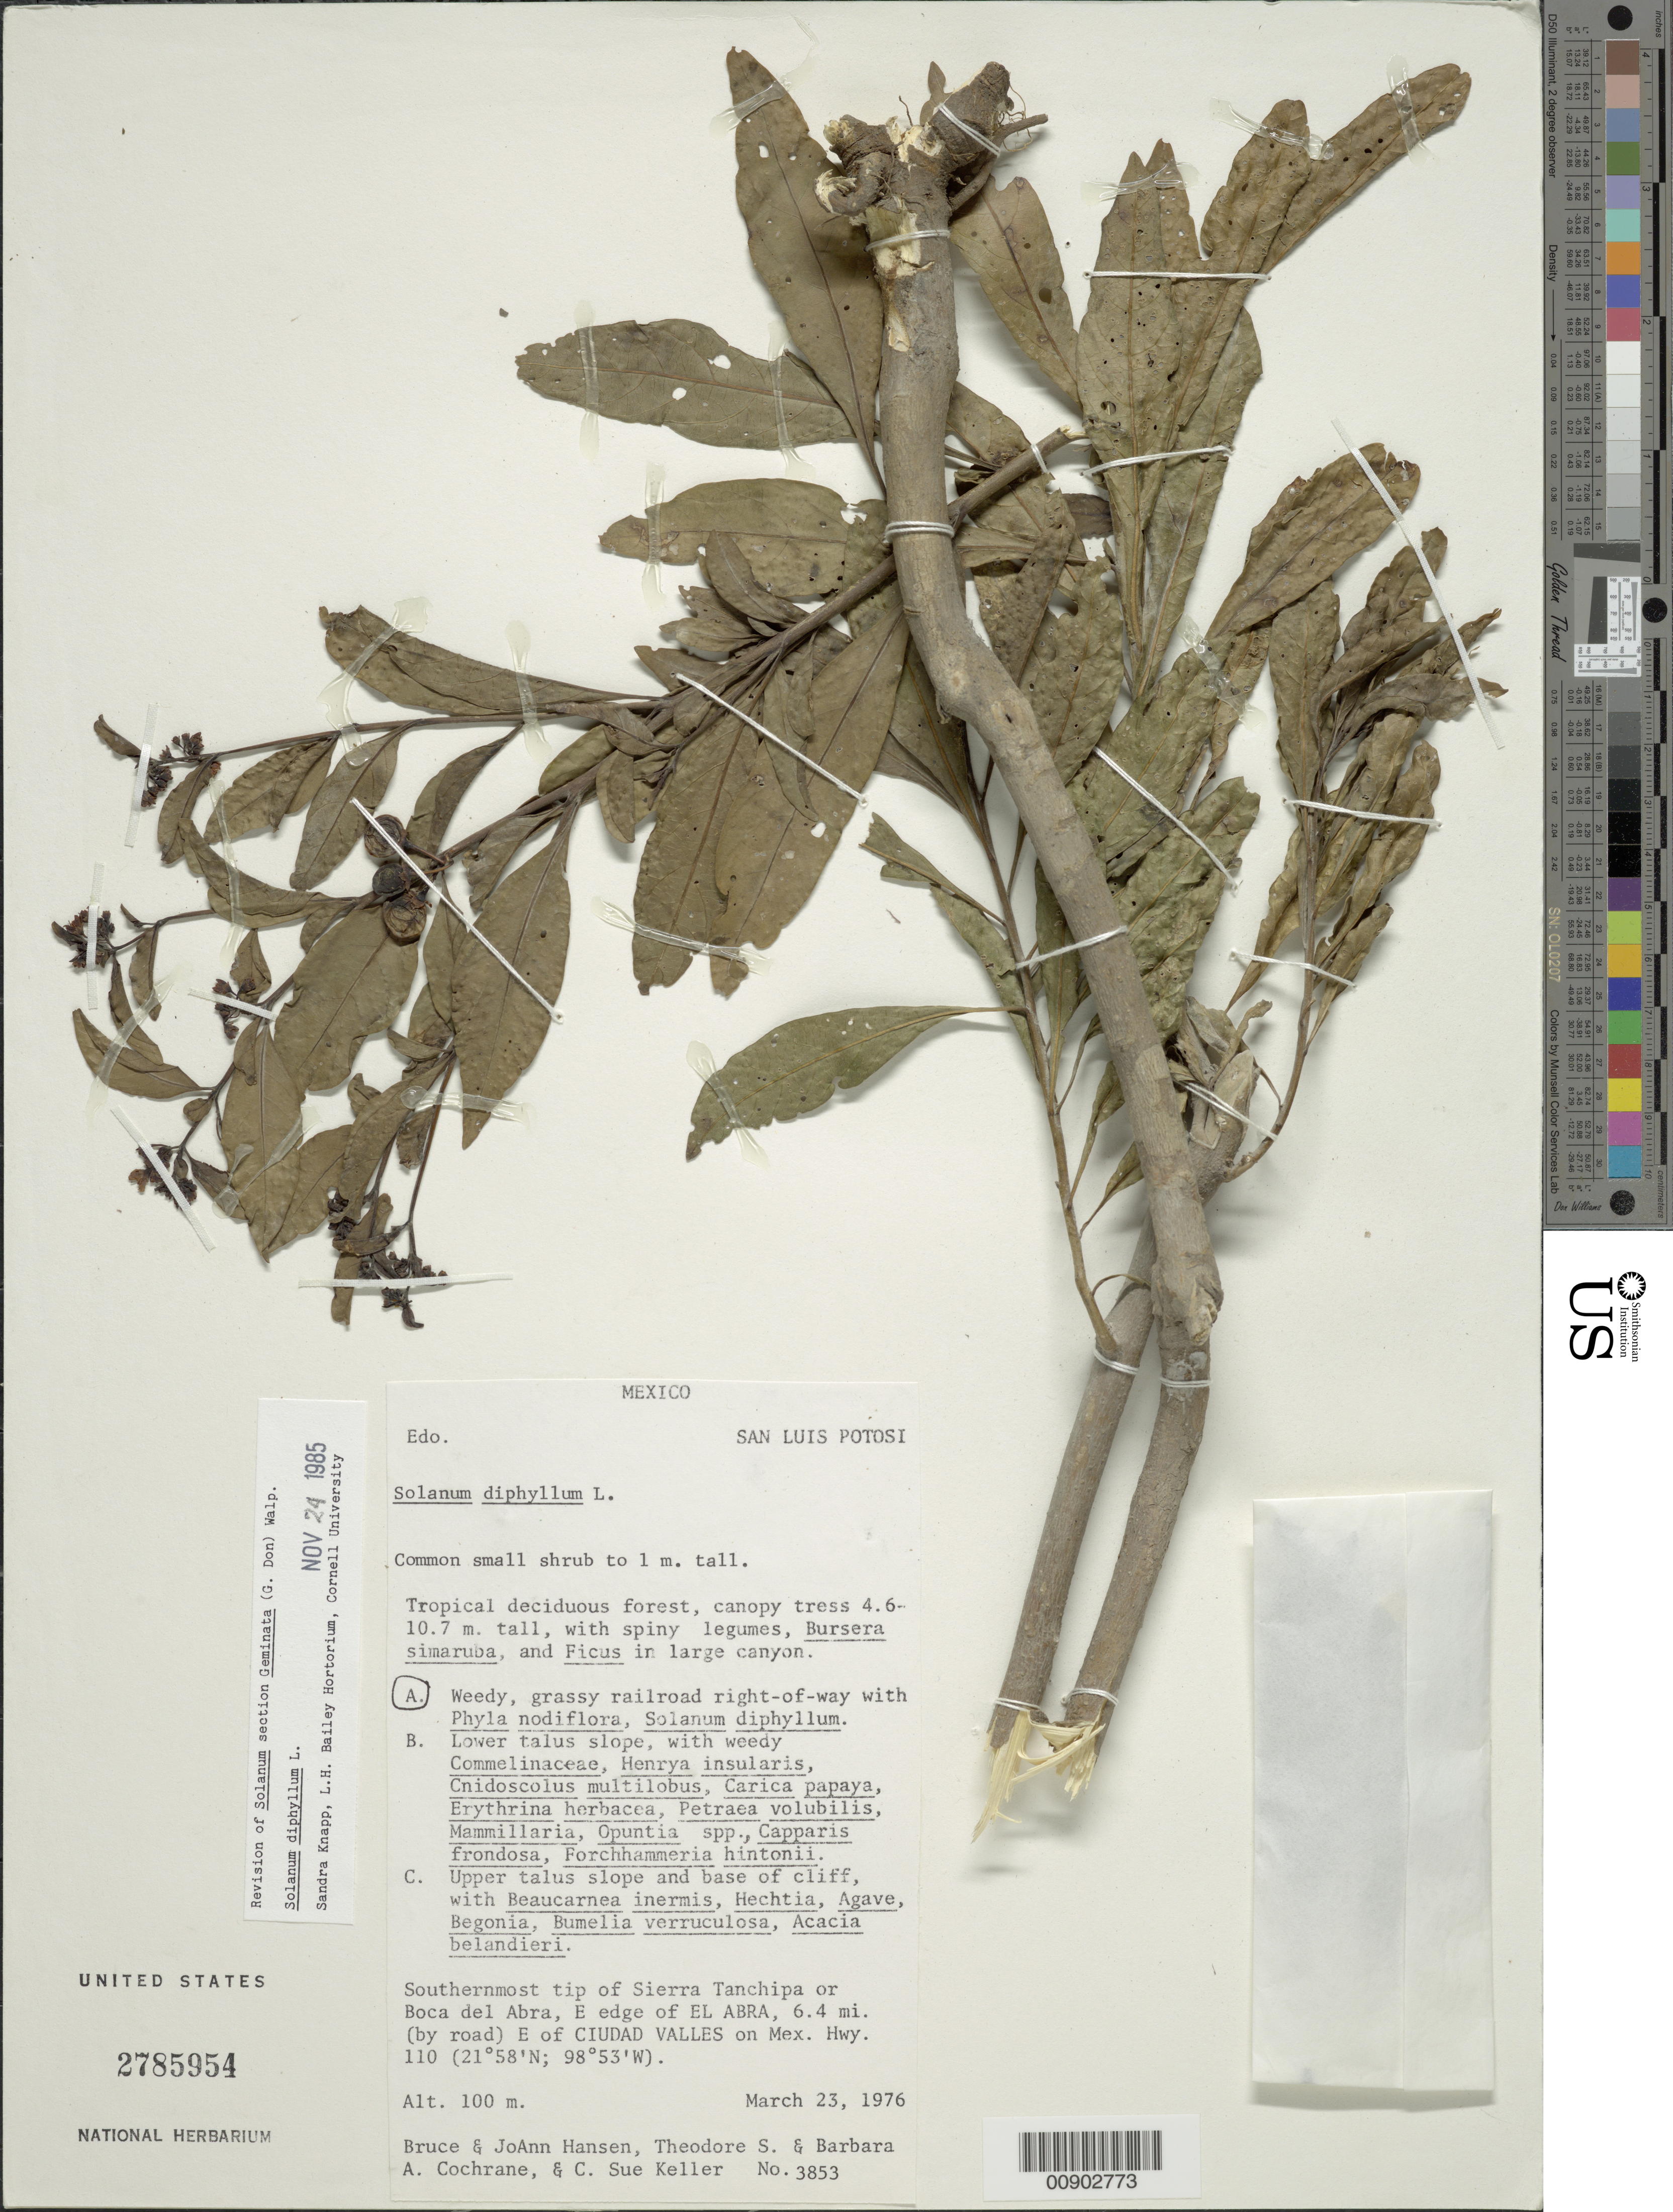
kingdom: Plantae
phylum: Tracheophyta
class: Magnoliopsida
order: Solanales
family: Solanaceae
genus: Solanum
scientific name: Solanum diphyllum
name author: L.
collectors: B. Hansen, J. Hansen, T. Cochrane, B. Cochrane & C. S. Keller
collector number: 3853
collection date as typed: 23 Mar 1976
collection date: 1976-03-23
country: Mexico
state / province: San Luis Potosí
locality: Southernmost tip of Sierra Tanchipa or Boca del Abra, E edge of El Abra, 6.4 mi. (by road) E of Ciudad Valles on Mex. Hwy. 110. San Luis Potosí.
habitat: Weedy, grassy railroad right-of-way with Phyla nodiflora, Solanum diphyllum. Tropical deciduous forest, canopy trees 4.6-10.7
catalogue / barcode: US 2785954